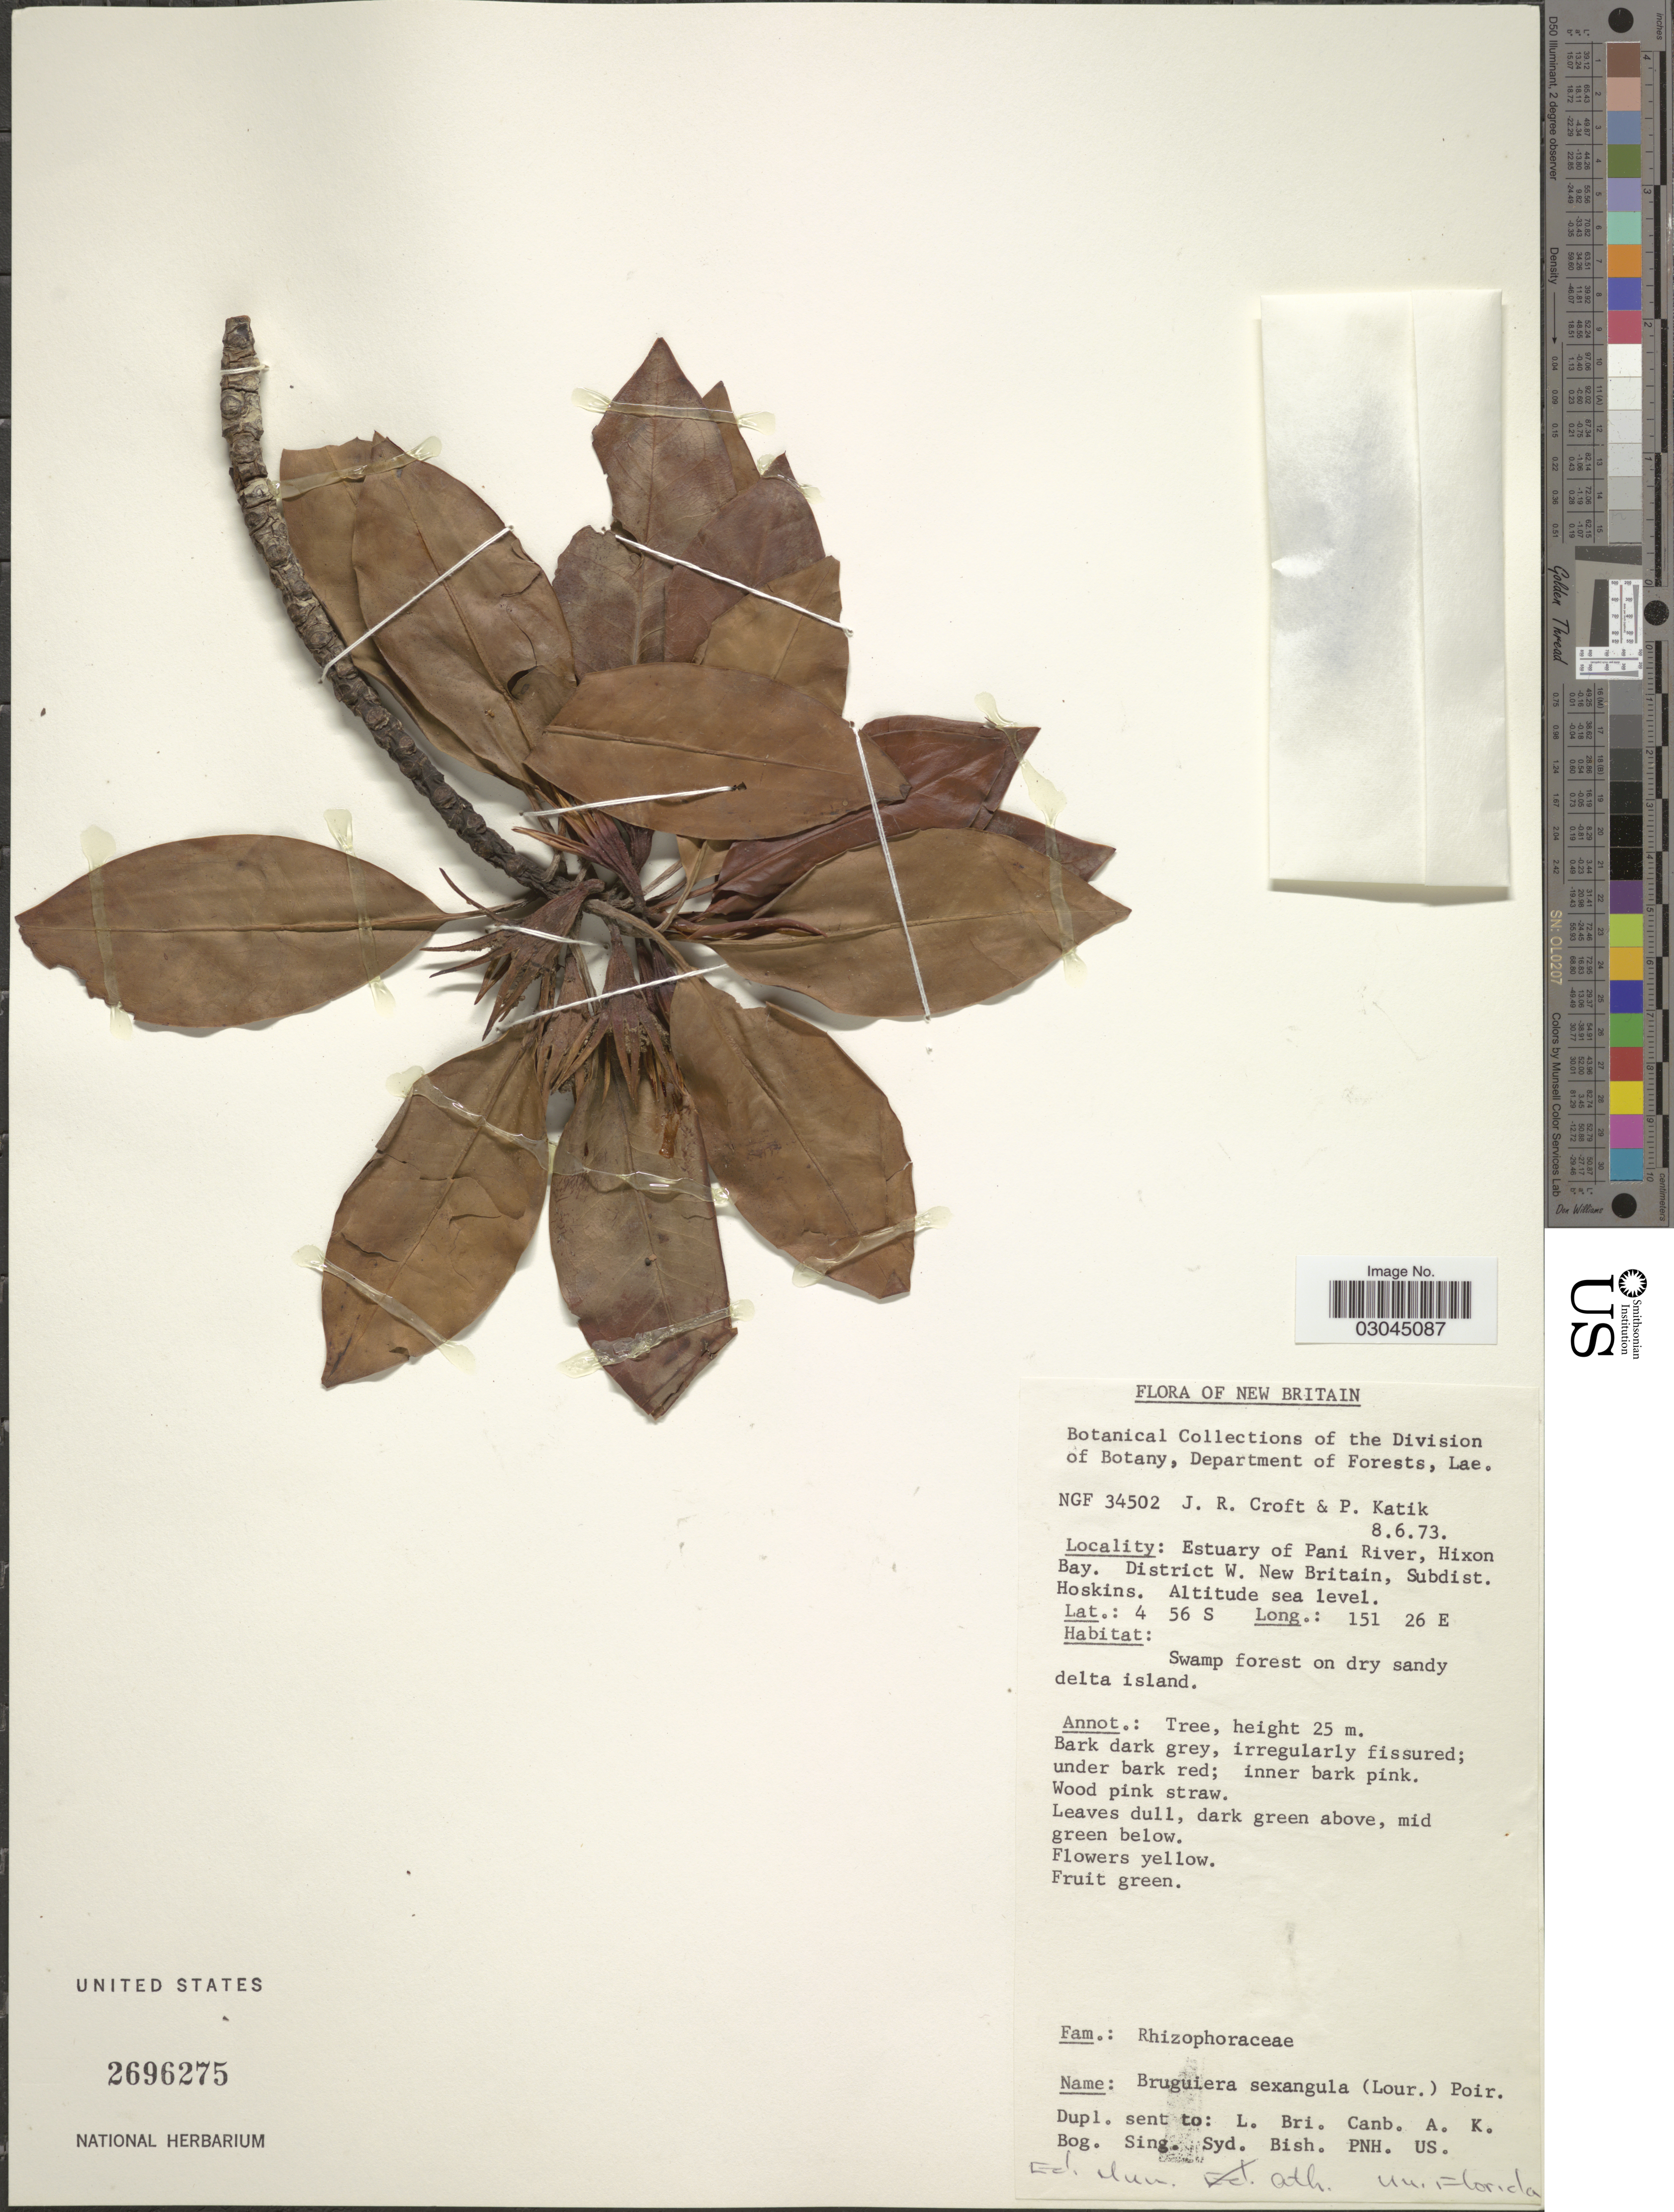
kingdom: Plantae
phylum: Tracheophyta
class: Magnoliopsida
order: Malpighiales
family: Rhizophoraceae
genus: Bruguiera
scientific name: Bruguiera sexangula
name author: (Lour.) Poir.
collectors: J. R. Croft & P. Katik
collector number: NGF 34502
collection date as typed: Transcribed d/m/y: 8/6/73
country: Papua New Guinea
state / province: West New Britain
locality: New Britain, Estuary of Pani River, Hixon Bay, District W. New Britain, Subdist. Hoskins.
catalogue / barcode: US 2696275